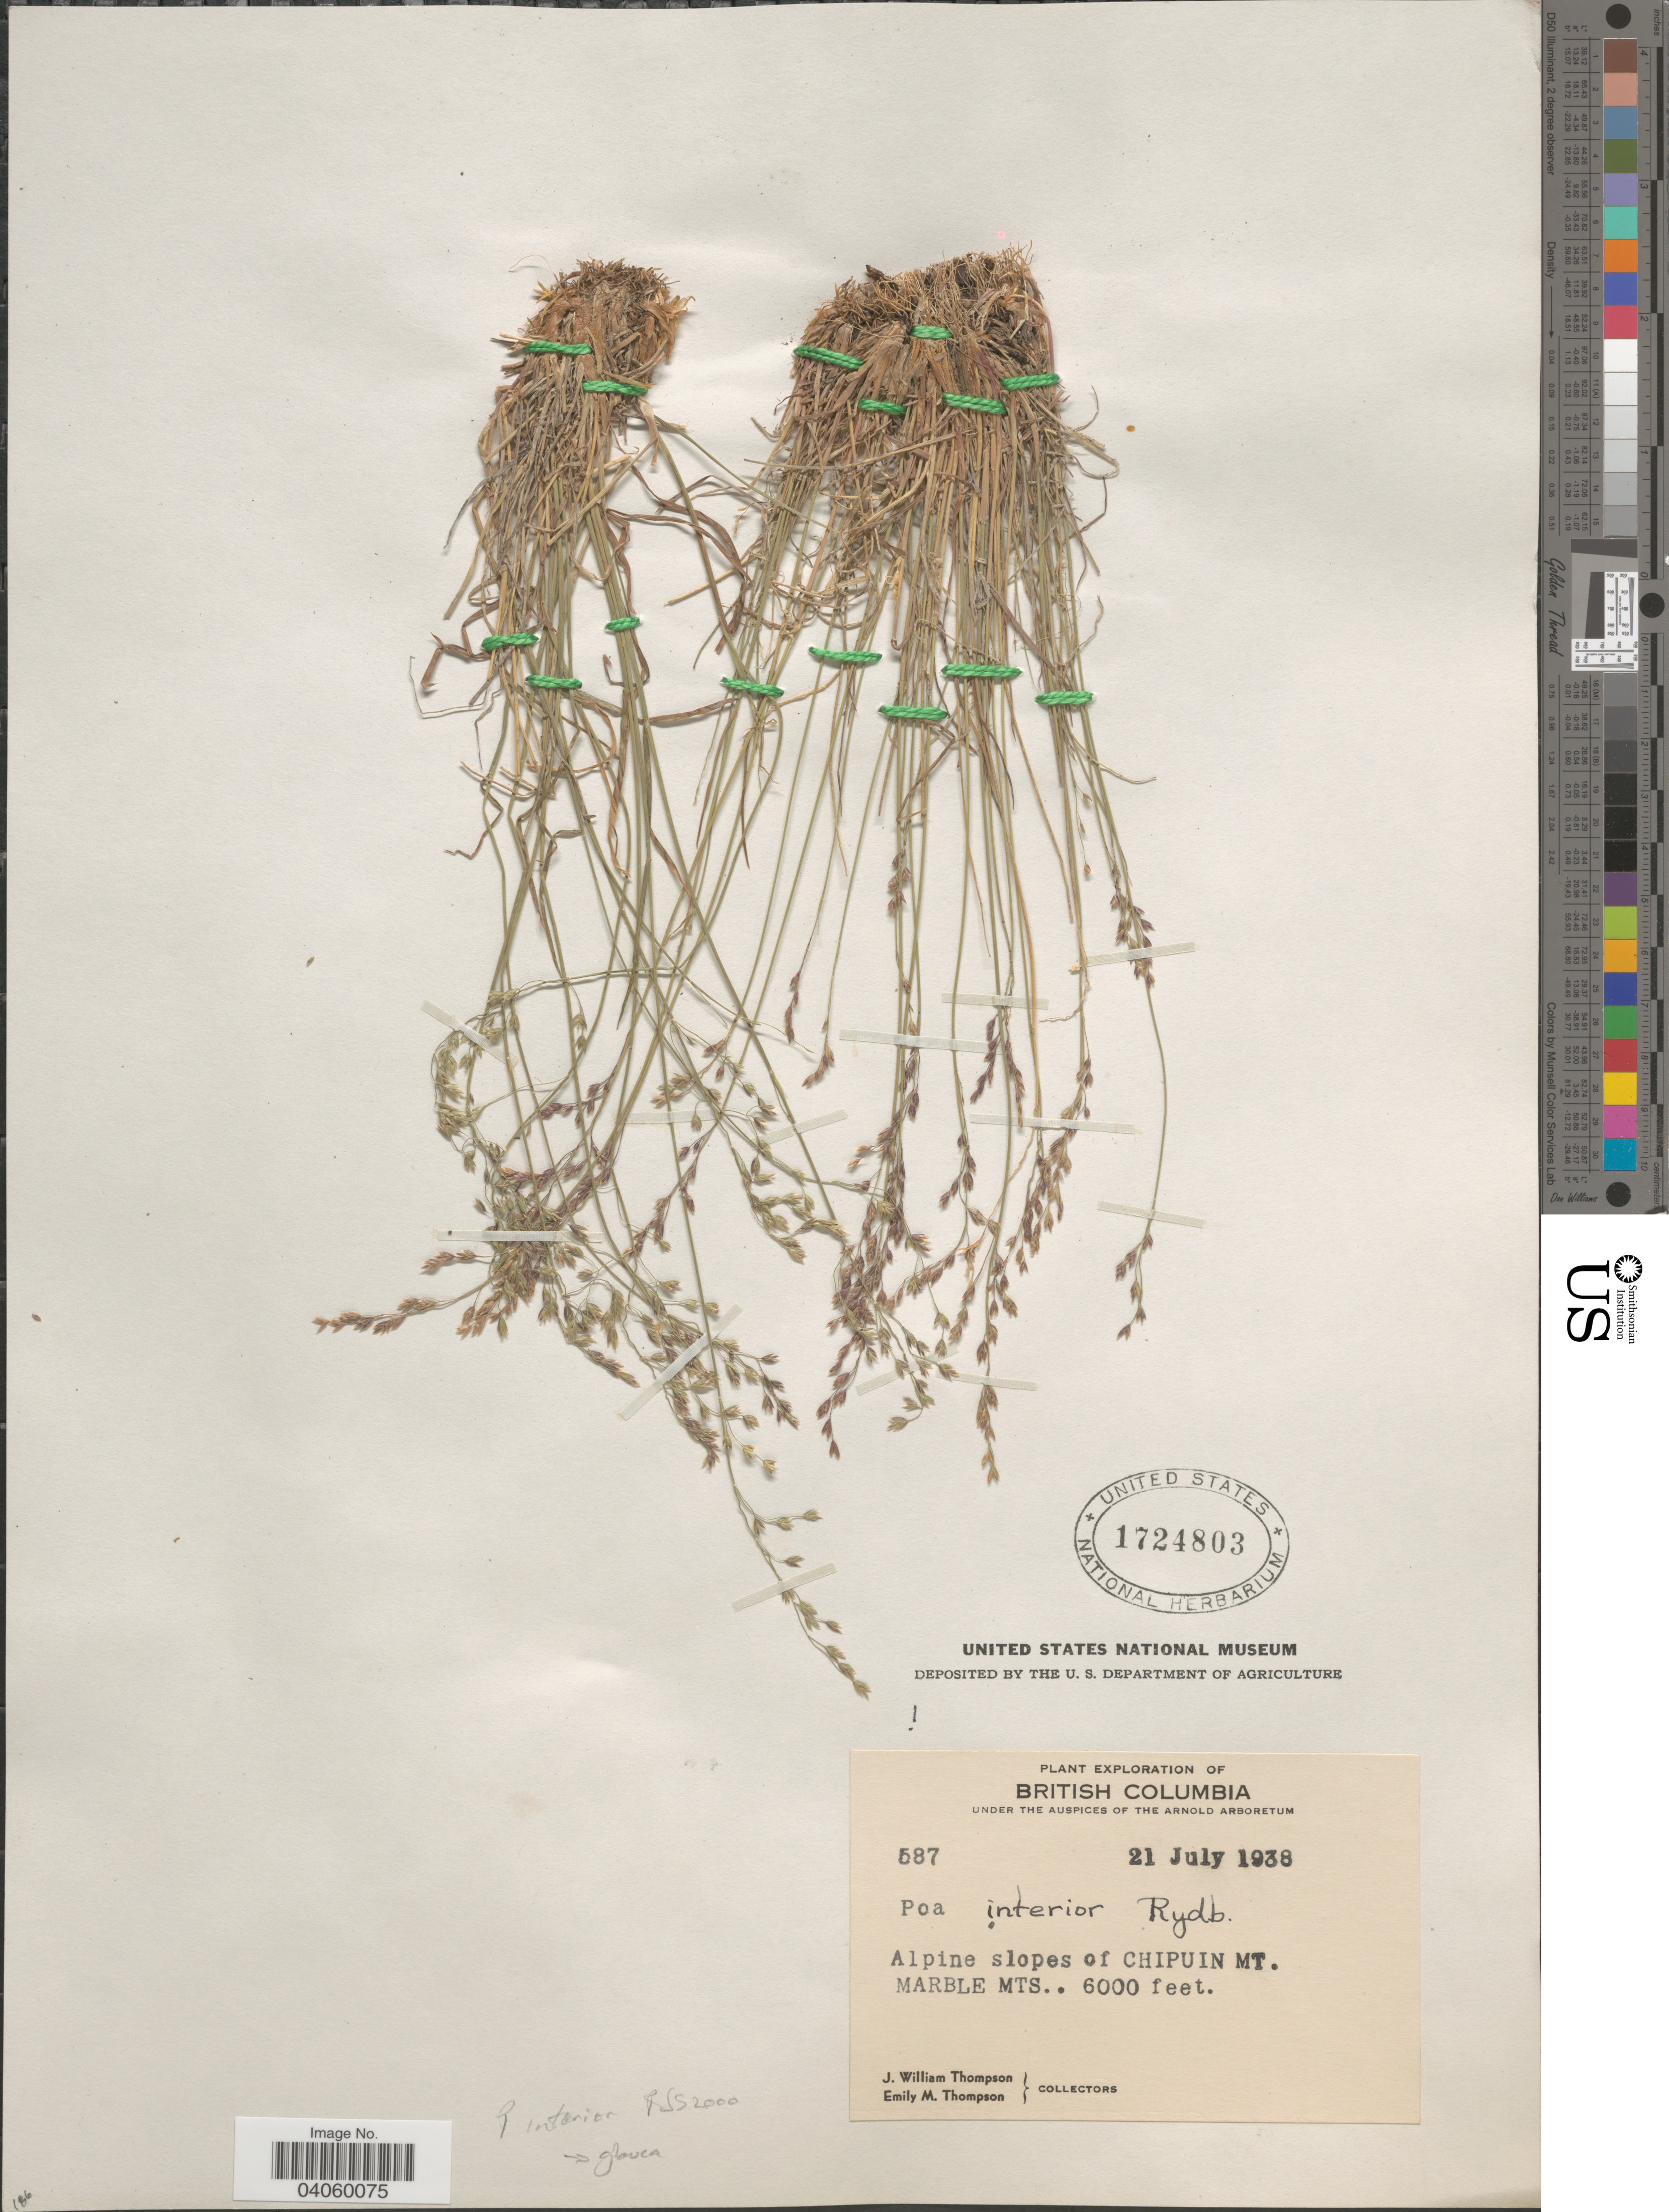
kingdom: Plantae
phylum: Tracheophyta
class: Liliopsida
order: Poales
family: Poaceae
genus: Poa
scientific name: Poa interior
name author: Rydb.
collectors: J. W. Thompson & E. M. Thompson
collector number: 587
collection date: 1938-07-21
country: Canada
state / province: British Columbia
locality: Alpine slopes of Chipun Mt. Marble Mts.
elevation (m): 1829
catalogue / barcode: US 1724803